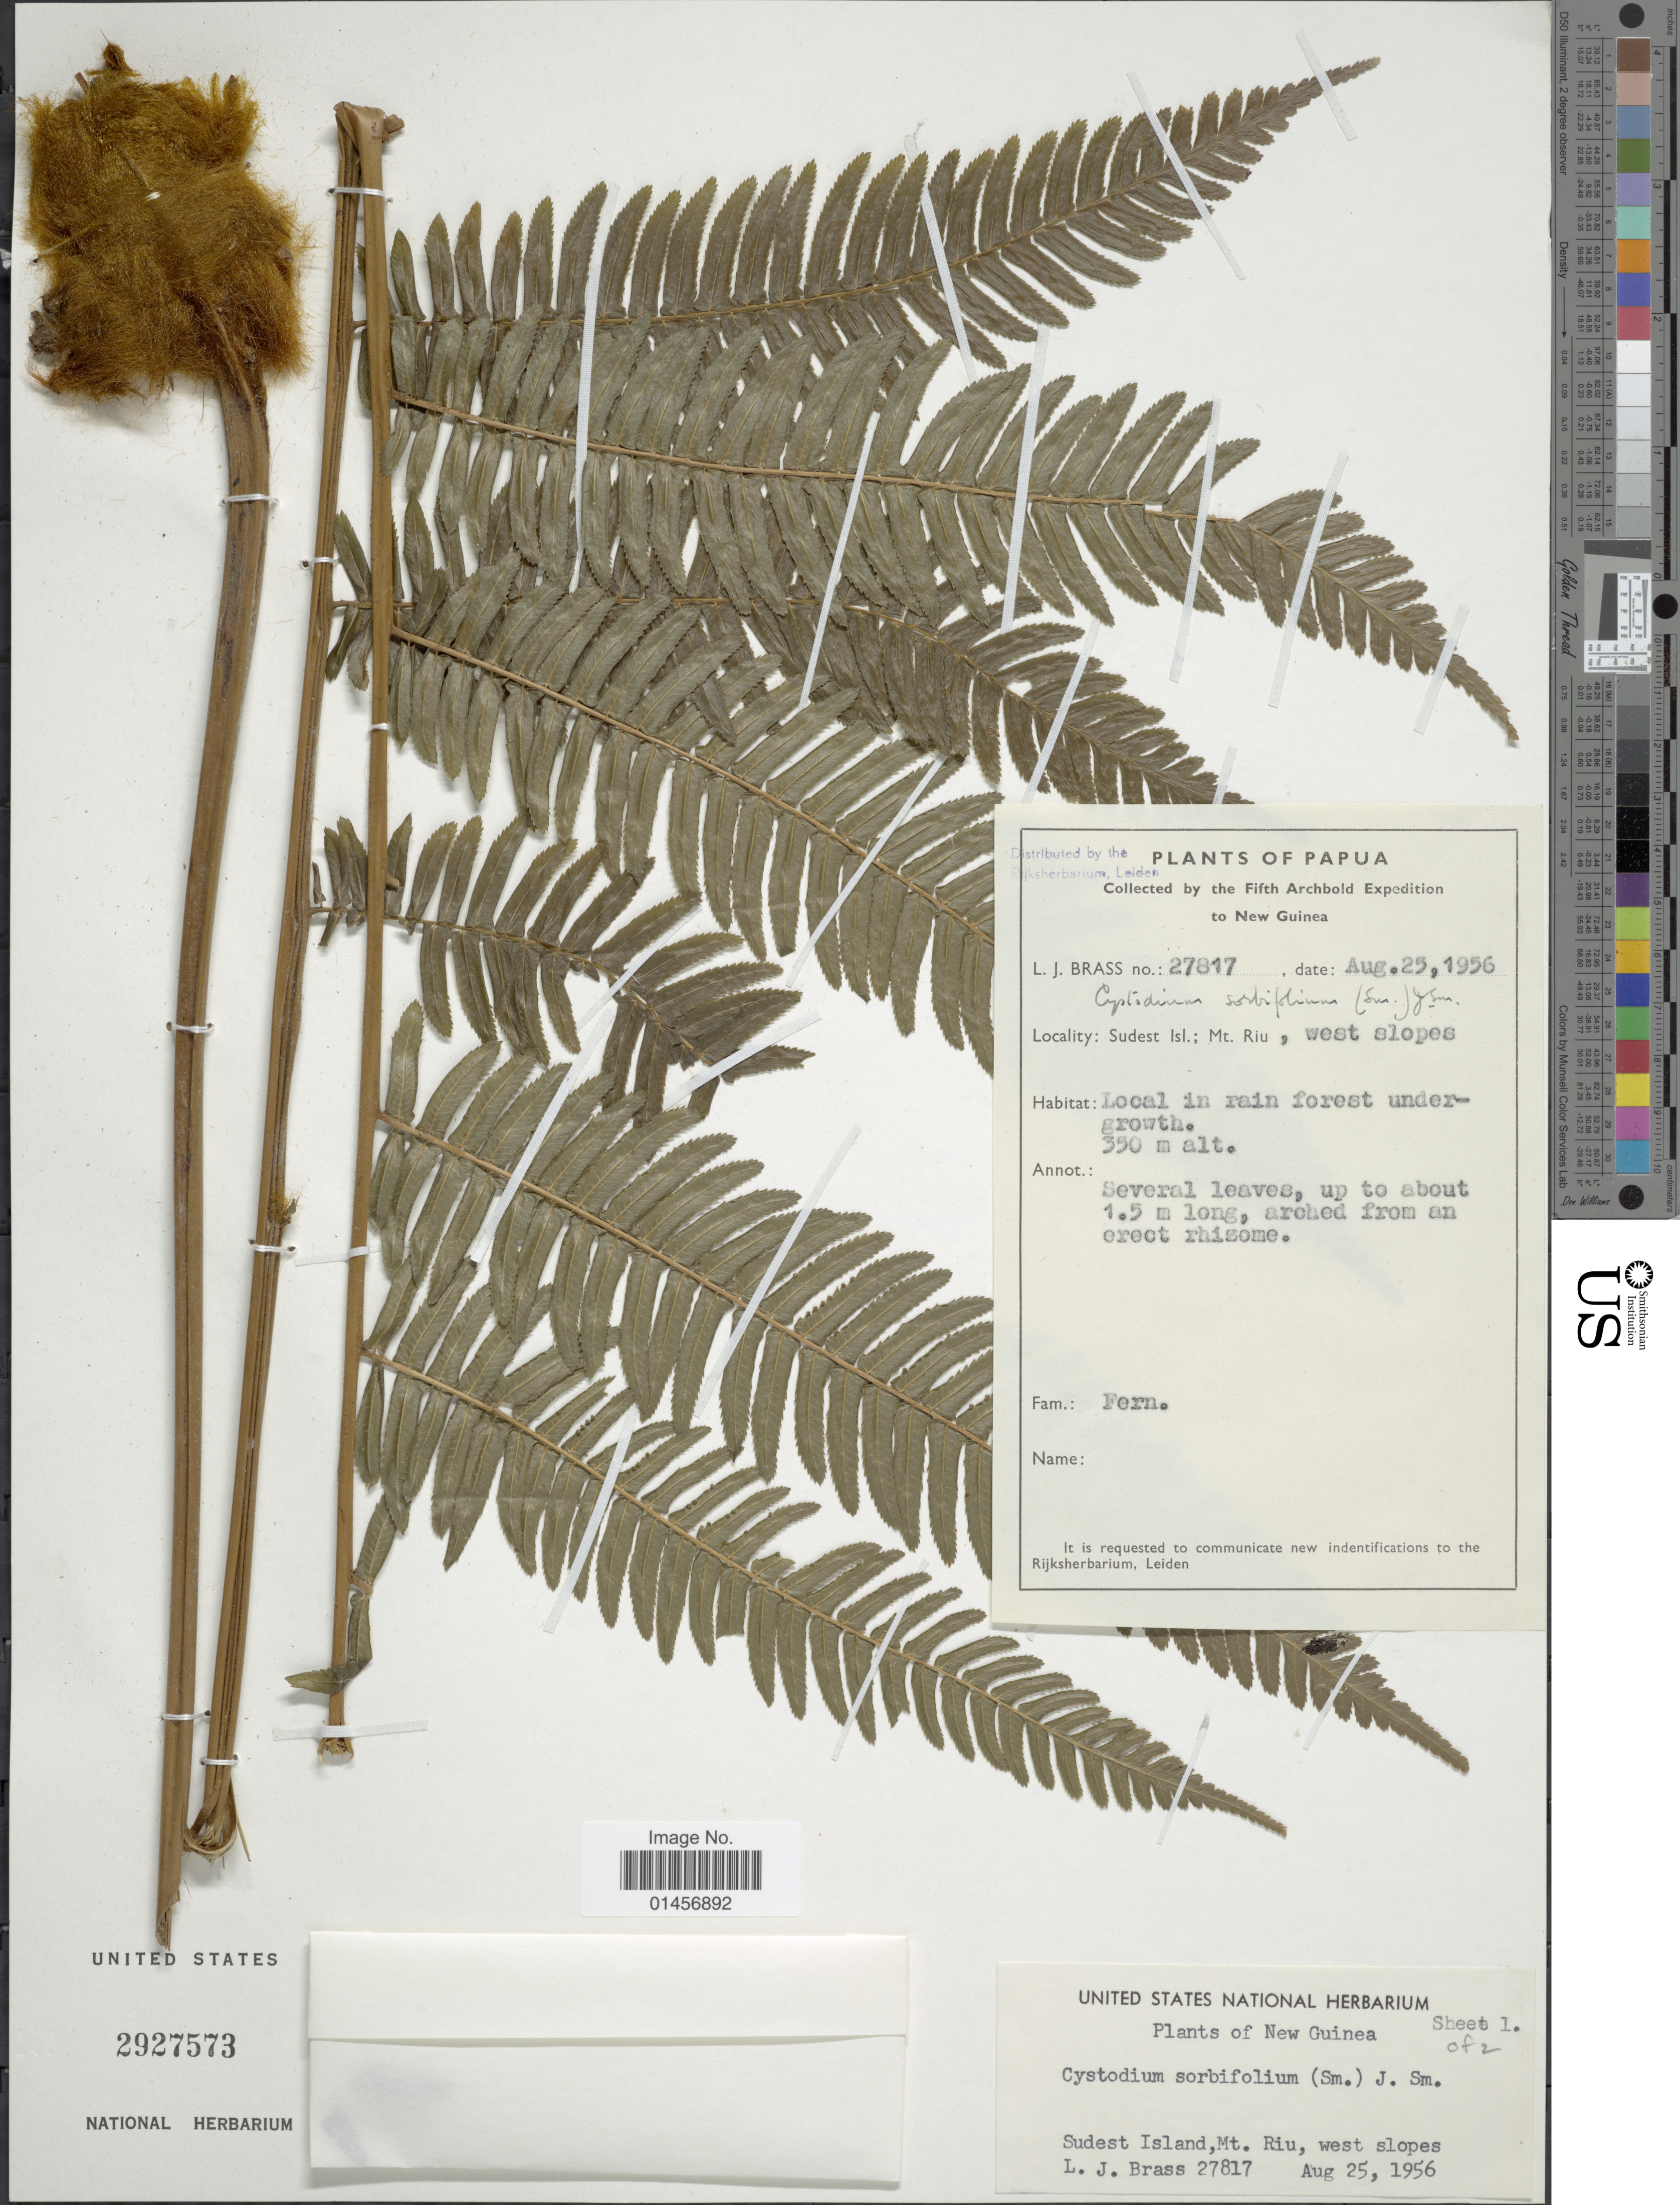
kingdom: Plantae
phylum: Tracheophyta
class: Polypodiopsida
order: Polypodiales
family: Cystodiaceae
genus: Cystodium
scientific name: Cystodium sorbifolium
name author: (J. Sm.) J. Sm.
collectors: L. J. Brass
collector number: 27817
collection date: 1956-08-25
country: Papua New Guinea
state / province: Milne Bay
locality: New Guiena, Papua, Sudest Island, Mt. Riu, west slopes.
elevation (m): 350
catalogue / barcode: US 2927573